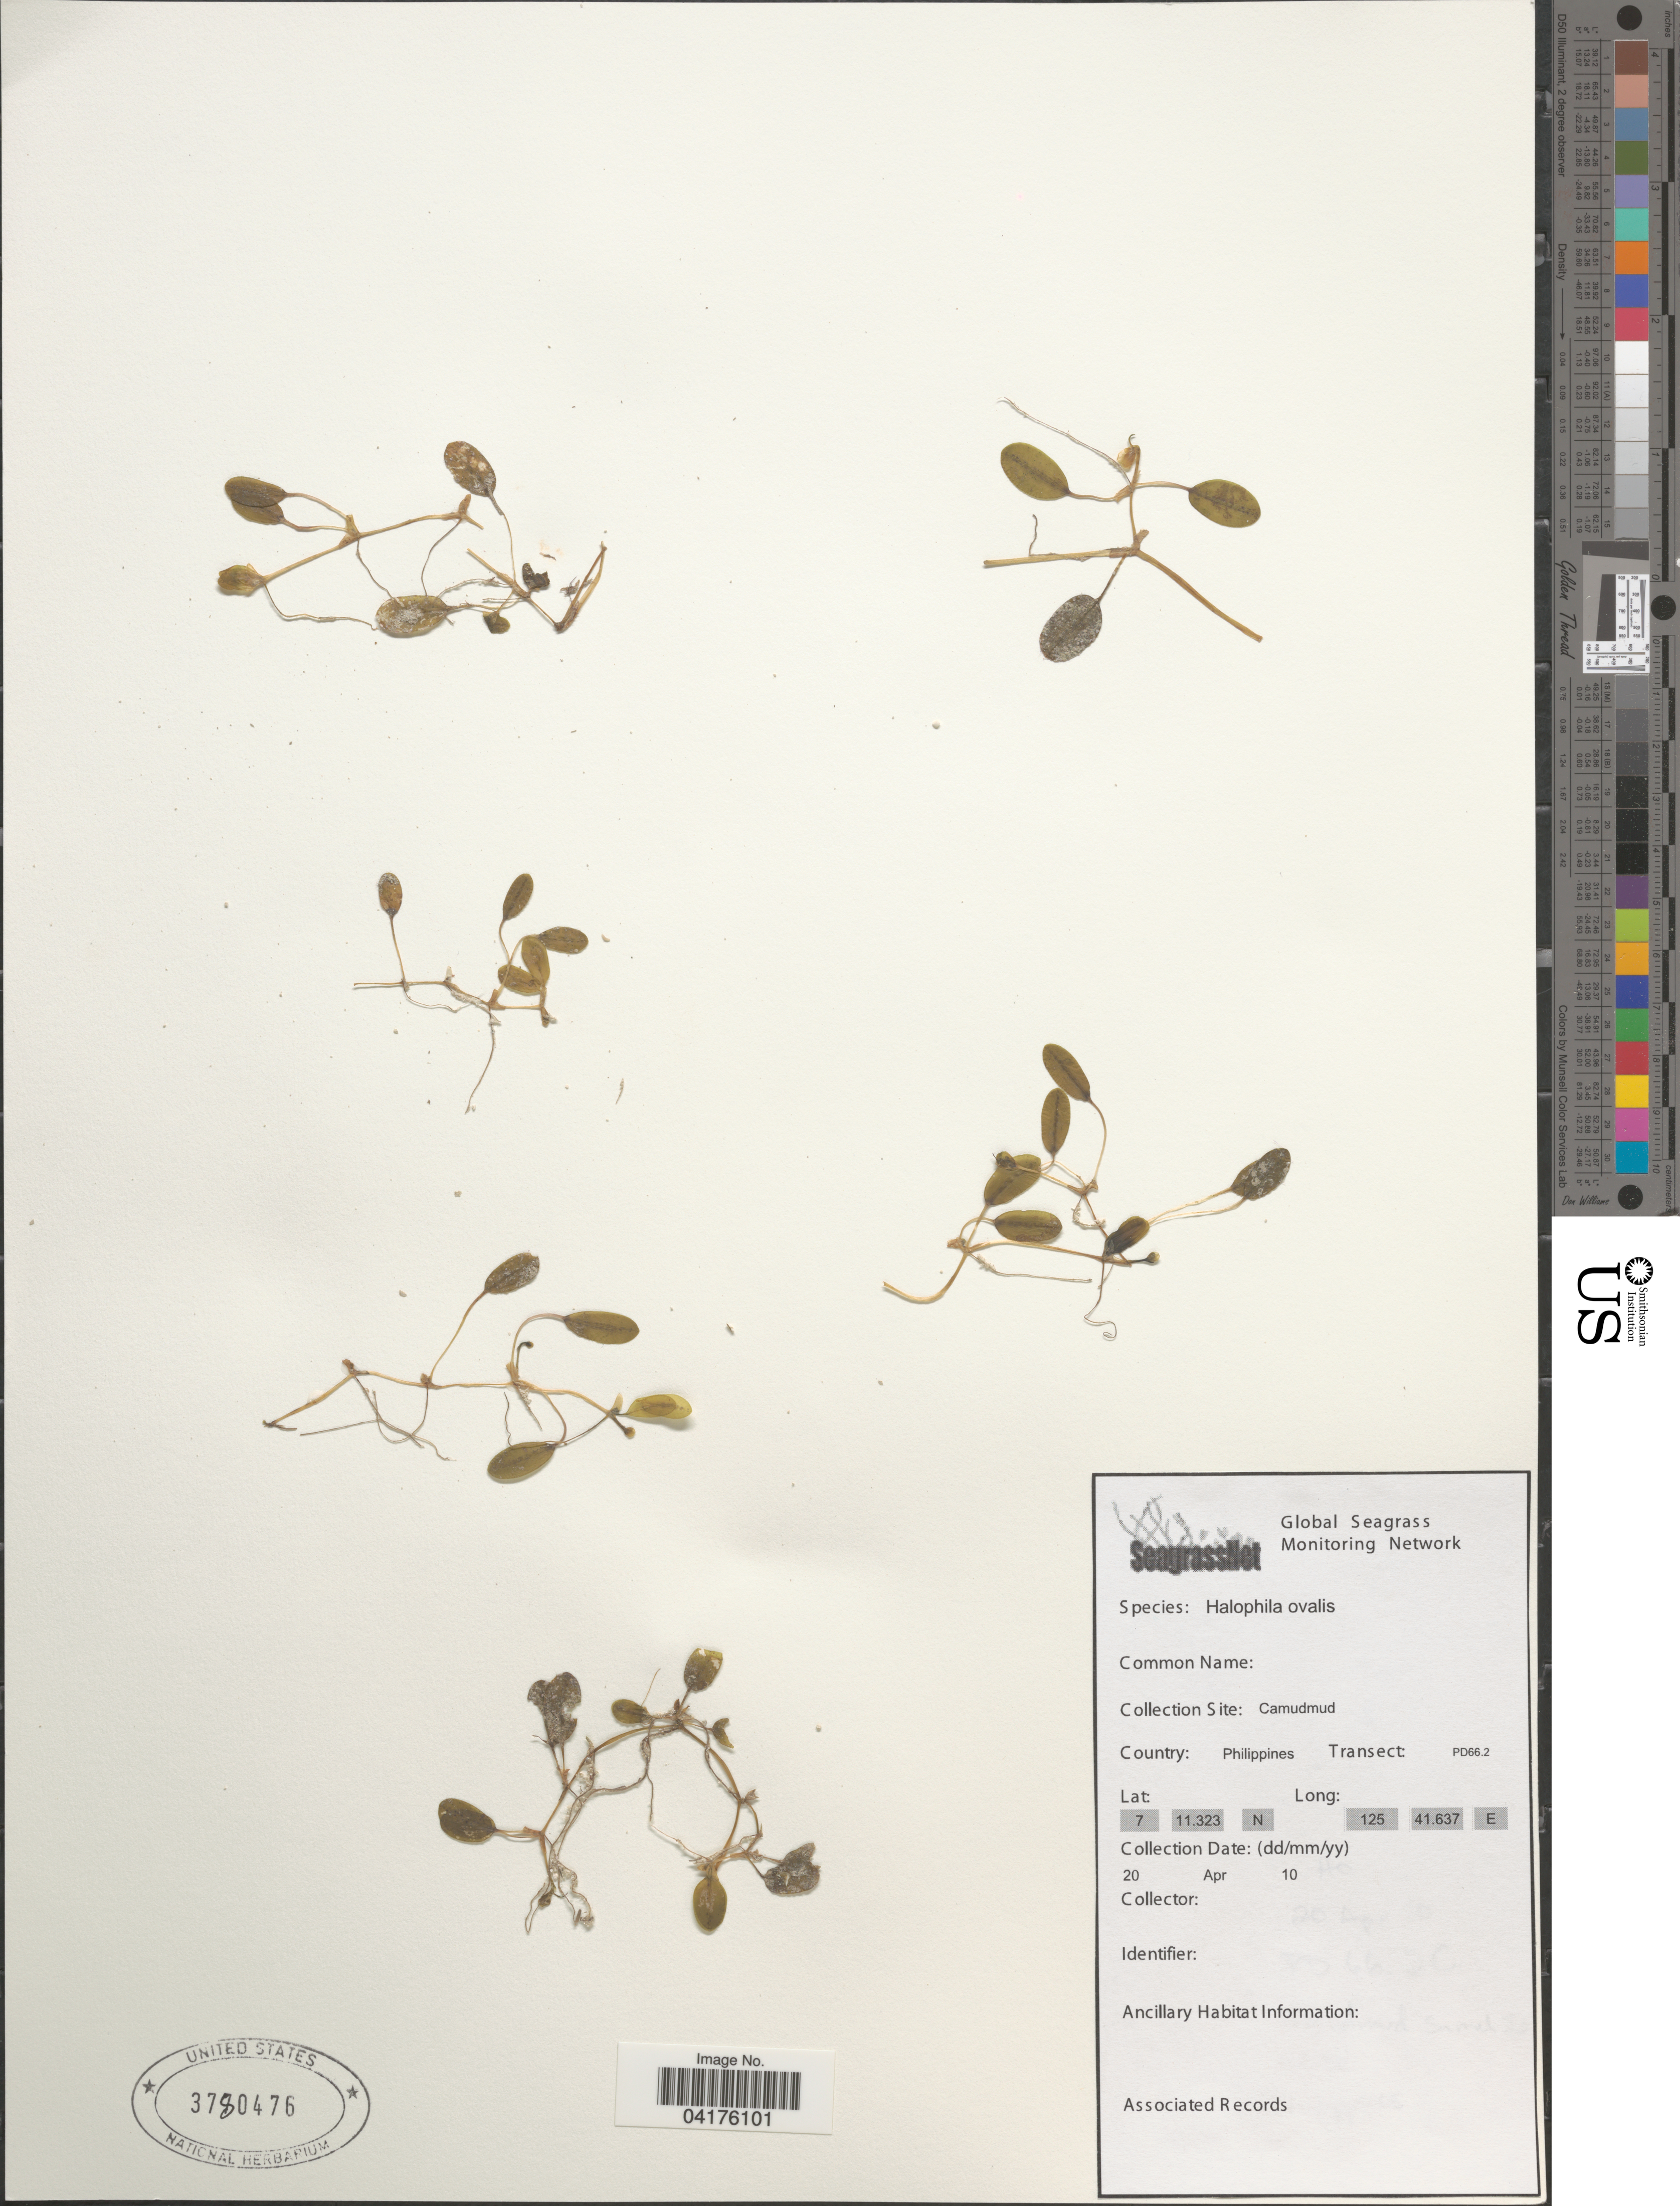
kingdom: Plantae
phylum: Tracheophyta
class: Liliopsida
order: Alismatales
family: Hydrocharitaceae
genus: Halophila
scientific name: Halophila ovalis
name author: (R. Br.) Hook. f.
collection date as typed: Transcribed d/m/y: 20/4/10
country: Philippines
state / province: Davao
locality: Camudmud. Transect: PD66.2.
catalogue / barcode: US 3780476